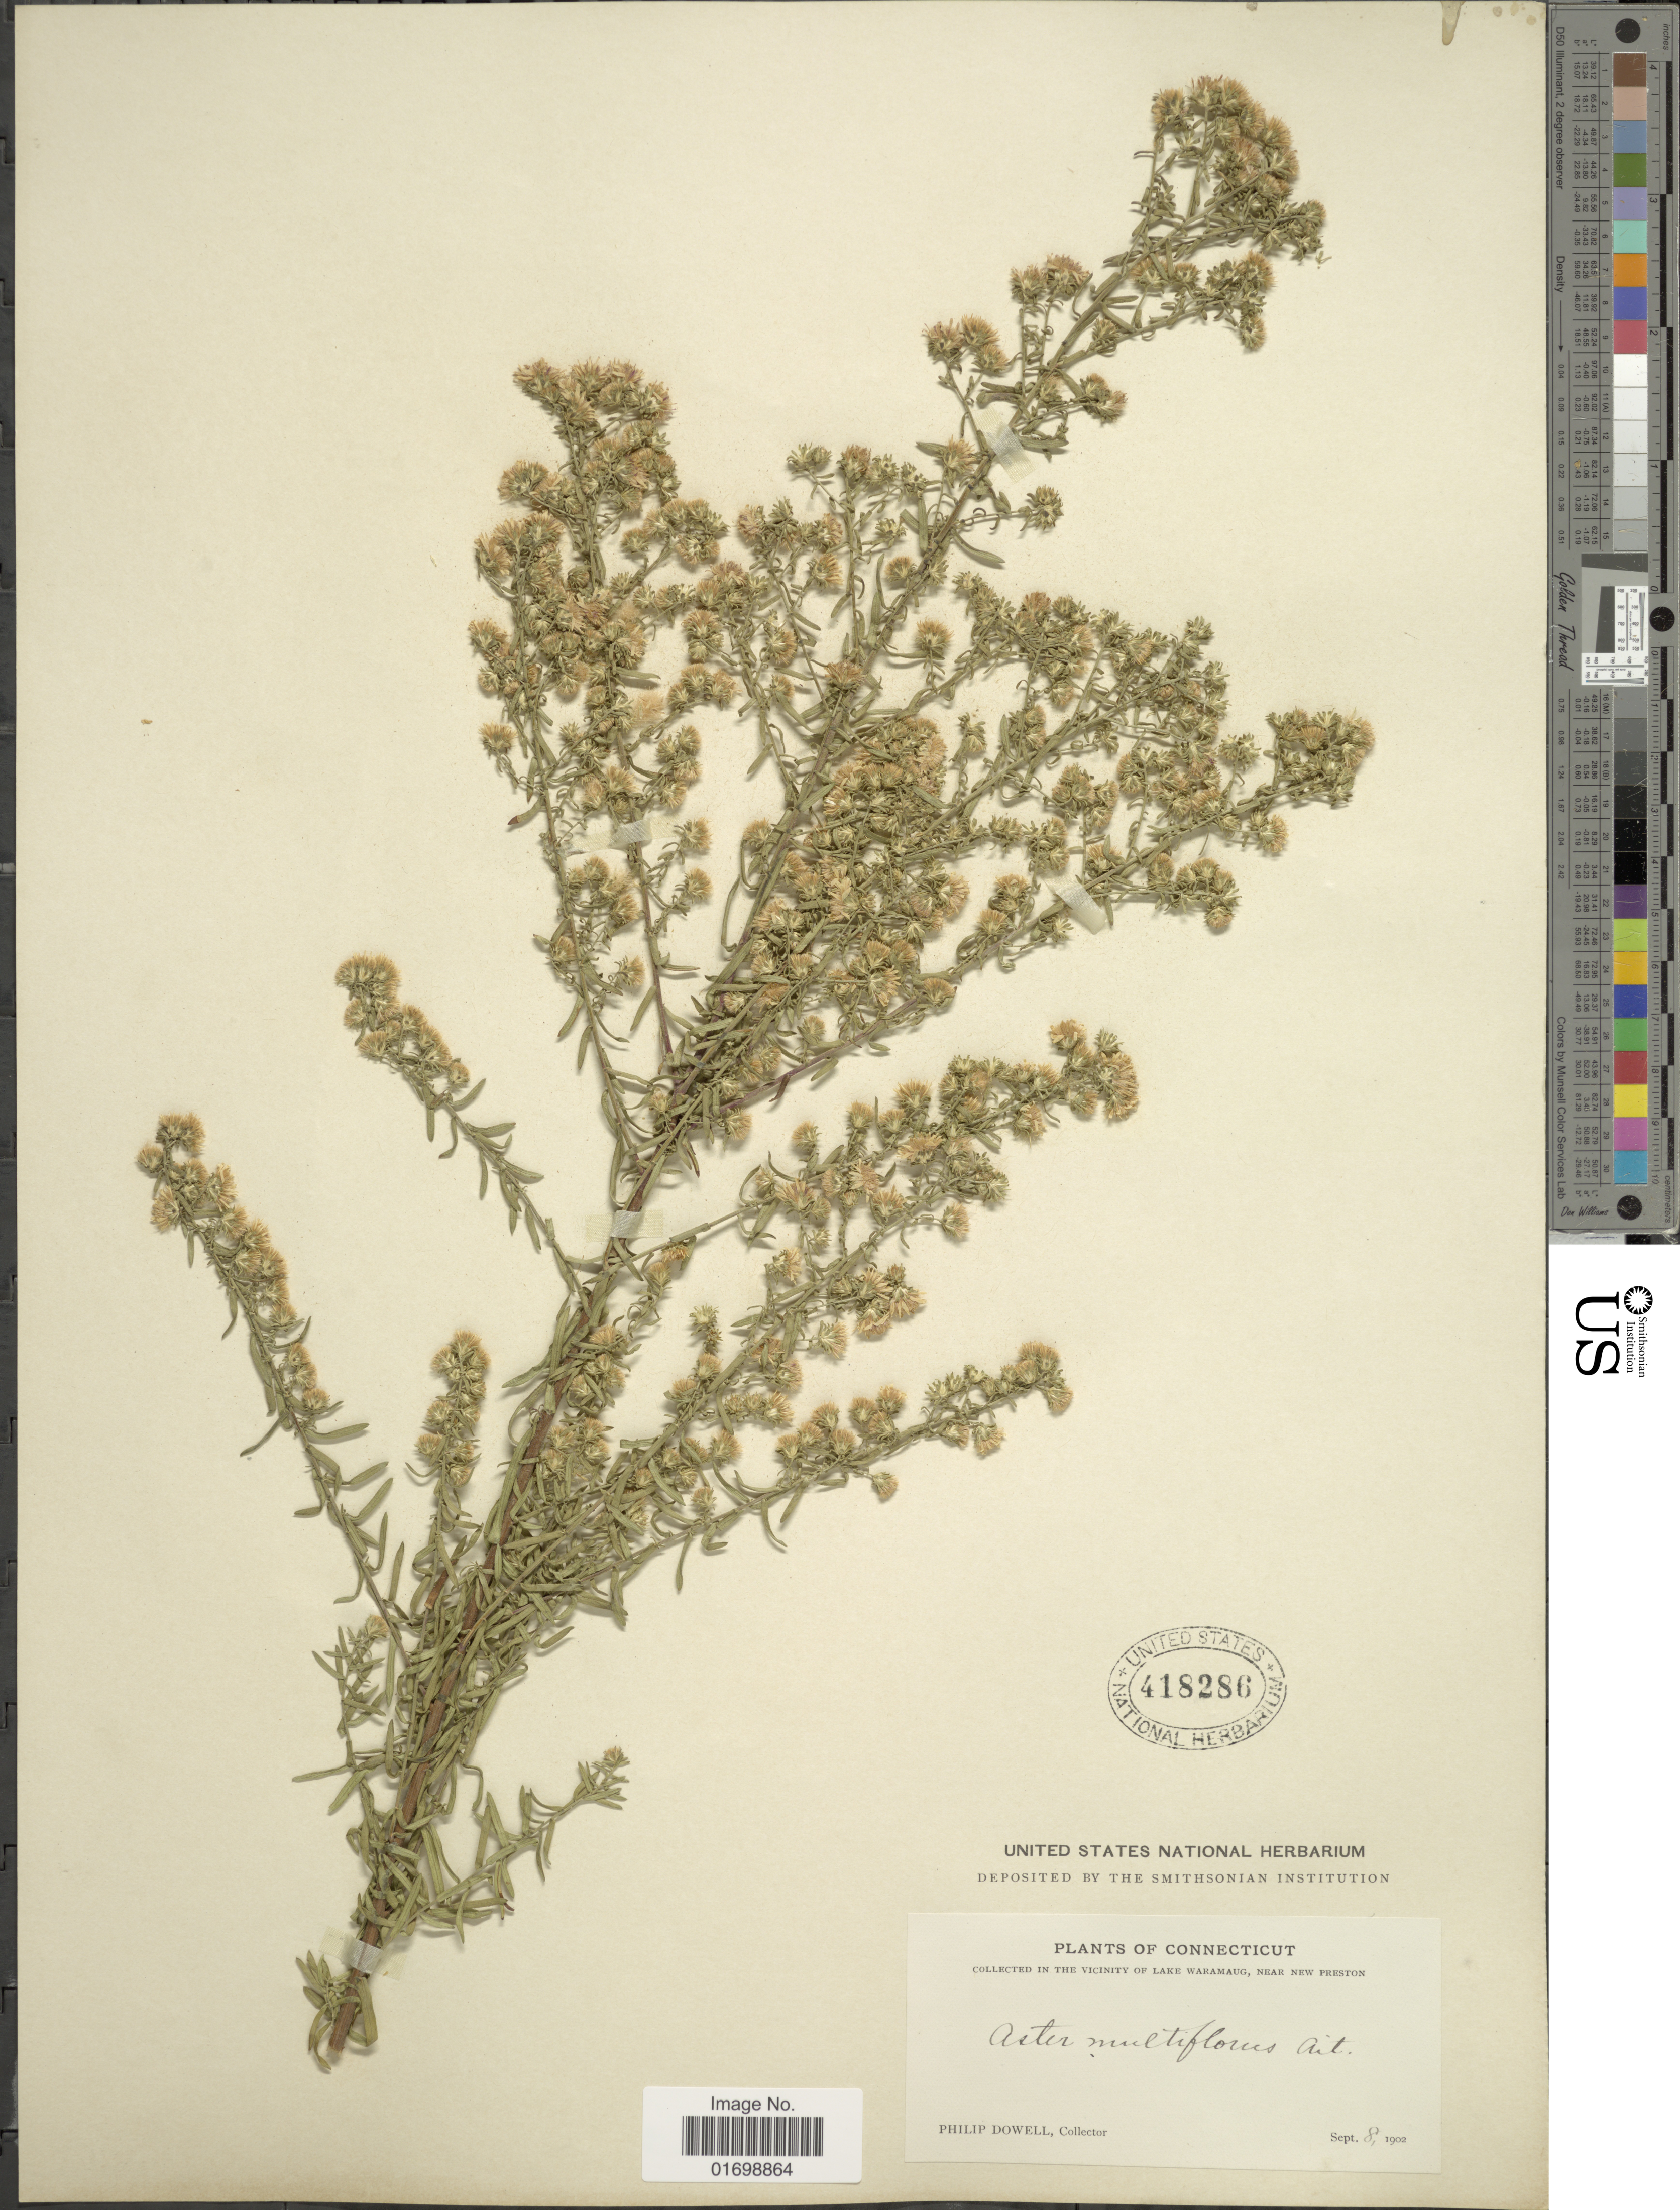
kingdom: Plantae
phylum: Tracheophyta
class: Magnoliopsida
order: Asterales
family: Asteraceae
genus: Symphyotrichum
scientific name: Symphyotrichum ericoides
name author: (L.) G.L. Nesom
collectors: P. Dowell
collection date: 1902-09-08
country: United States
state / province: Connecticut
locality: In the vicinity of Lake Waramaug, near New Preston.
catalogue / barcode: US 418286